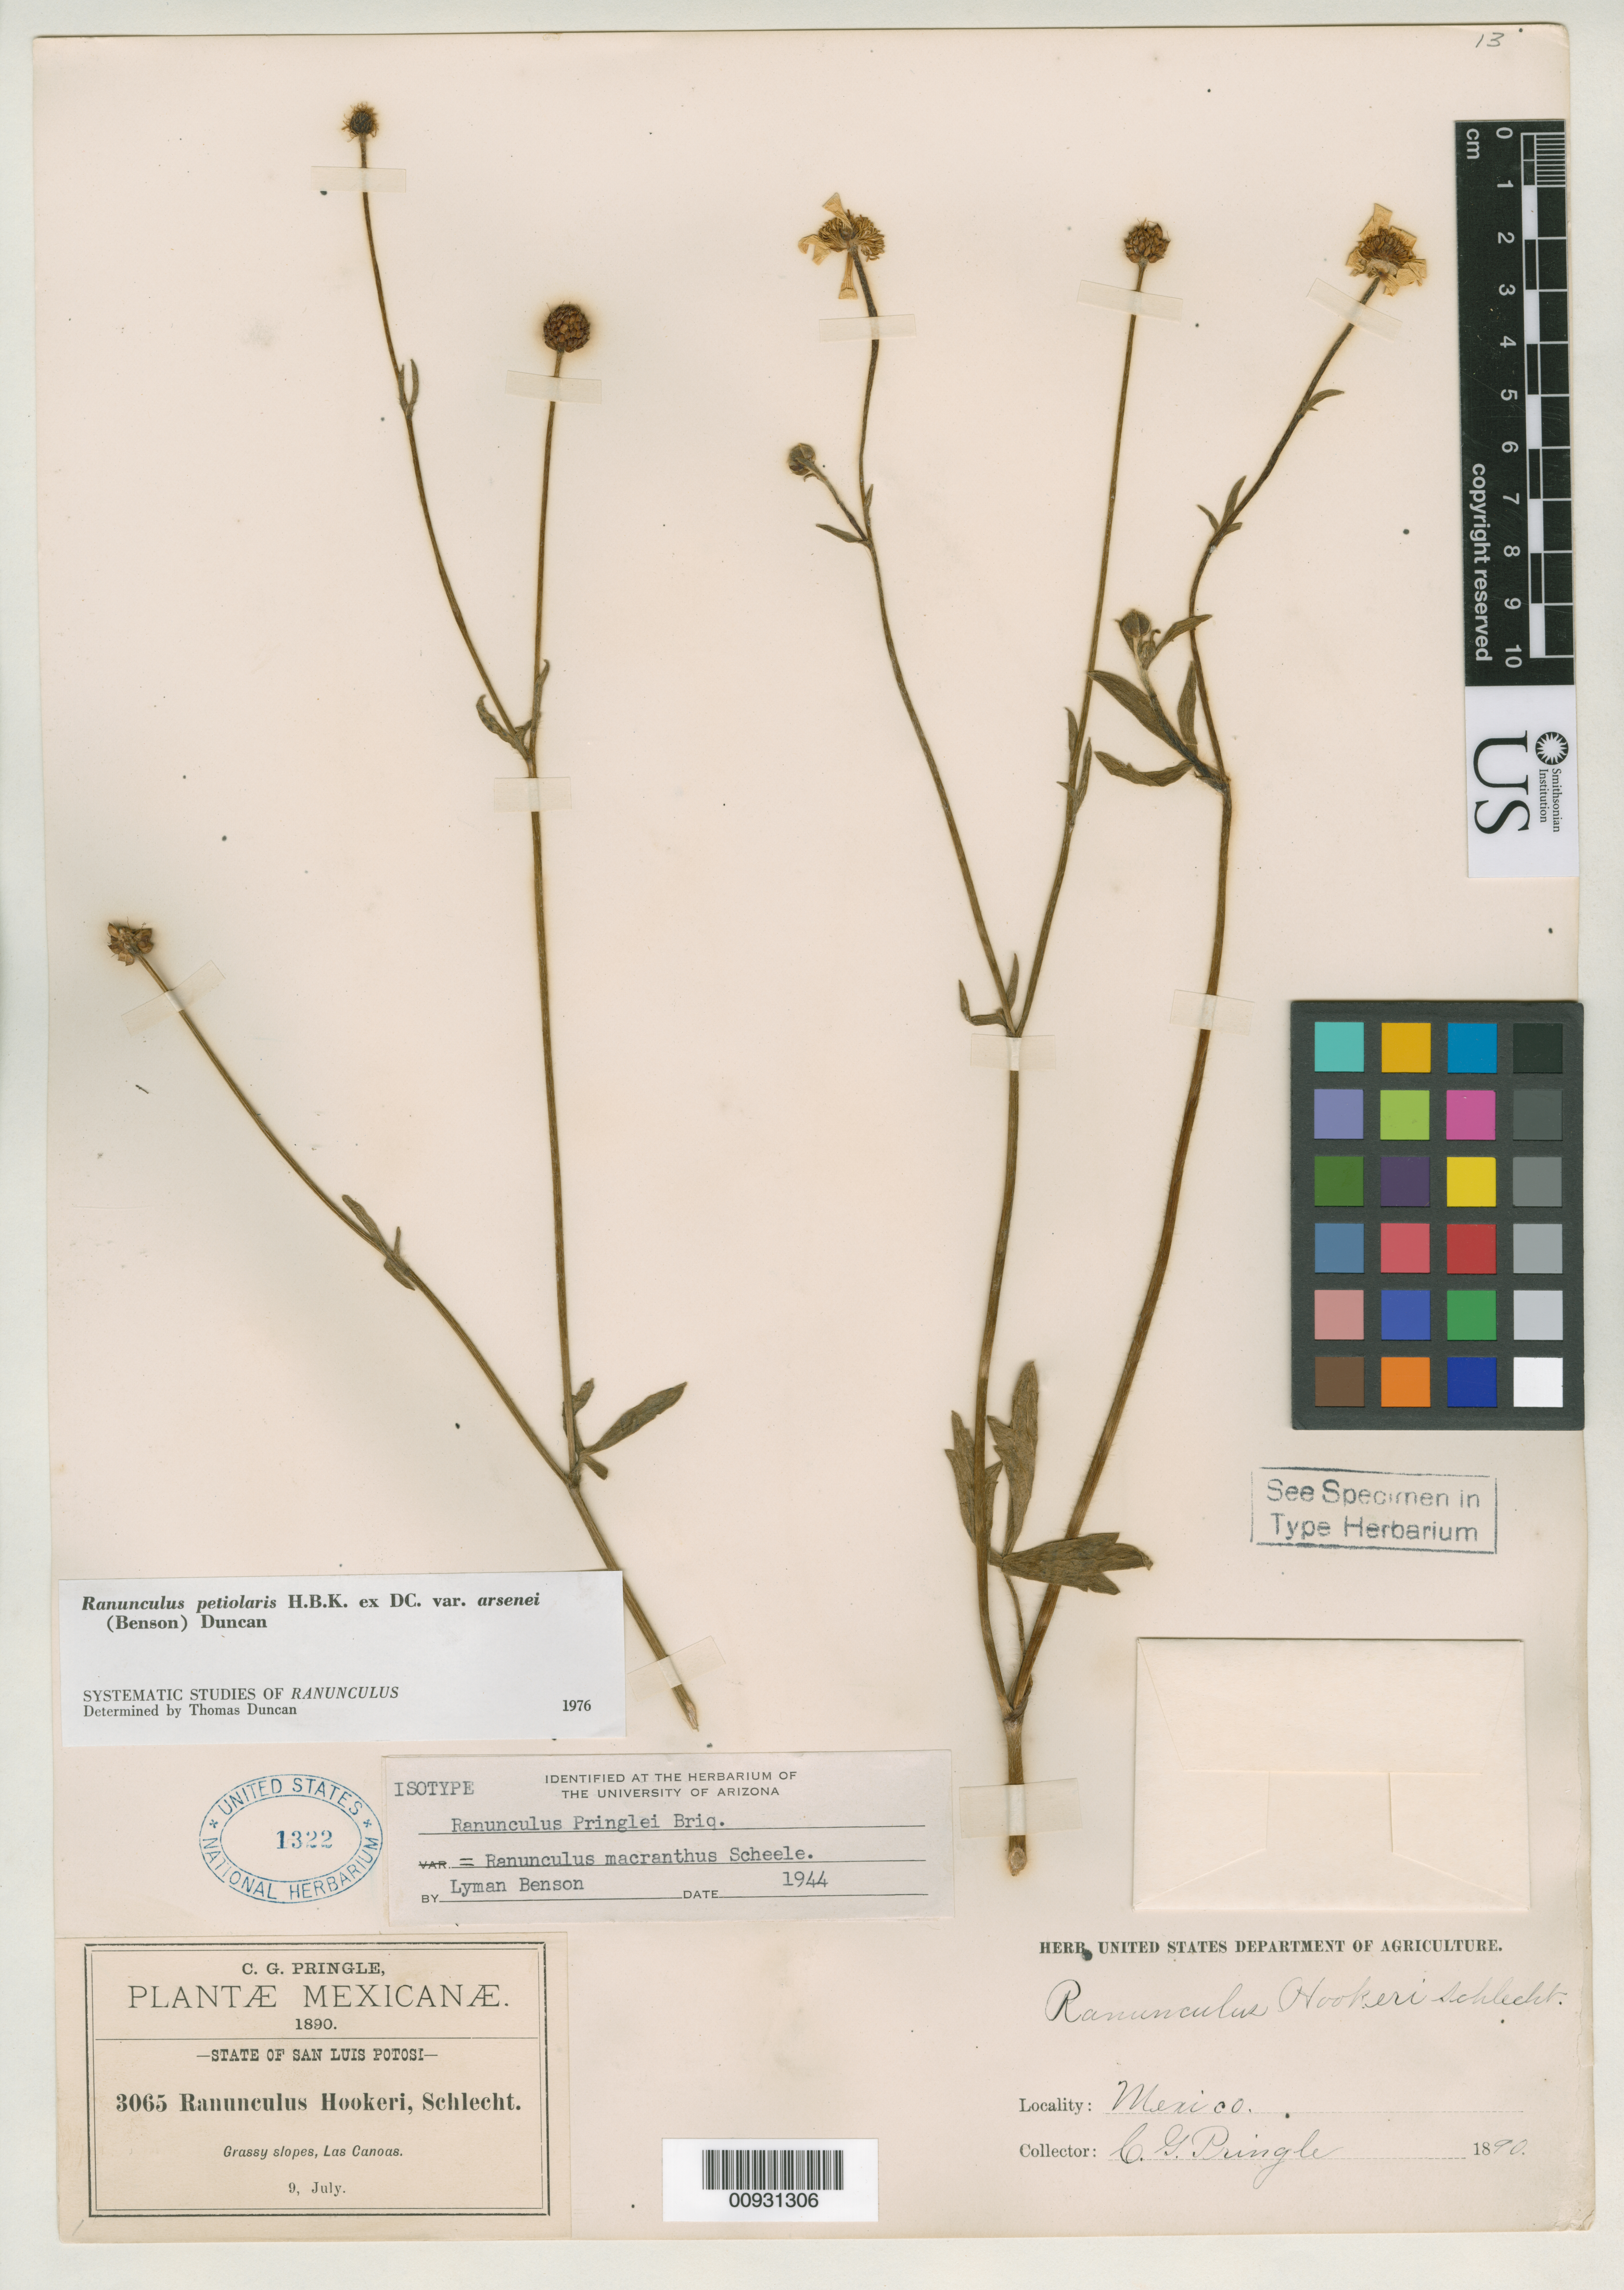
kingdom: Plantae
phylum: Tracheophyta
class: Magnoliopsida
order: Ranunculales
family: Ranunculaceae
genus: Ranunculus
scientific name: Ranunculus pringlei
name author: Briq.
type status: Isotype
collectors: C. G. Pringle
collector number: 3065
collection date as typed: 09 Jul 1890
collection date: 1890-07-09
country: Mexico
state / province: San Luis Potosí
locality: Las Canoas.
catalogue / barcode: US 1322